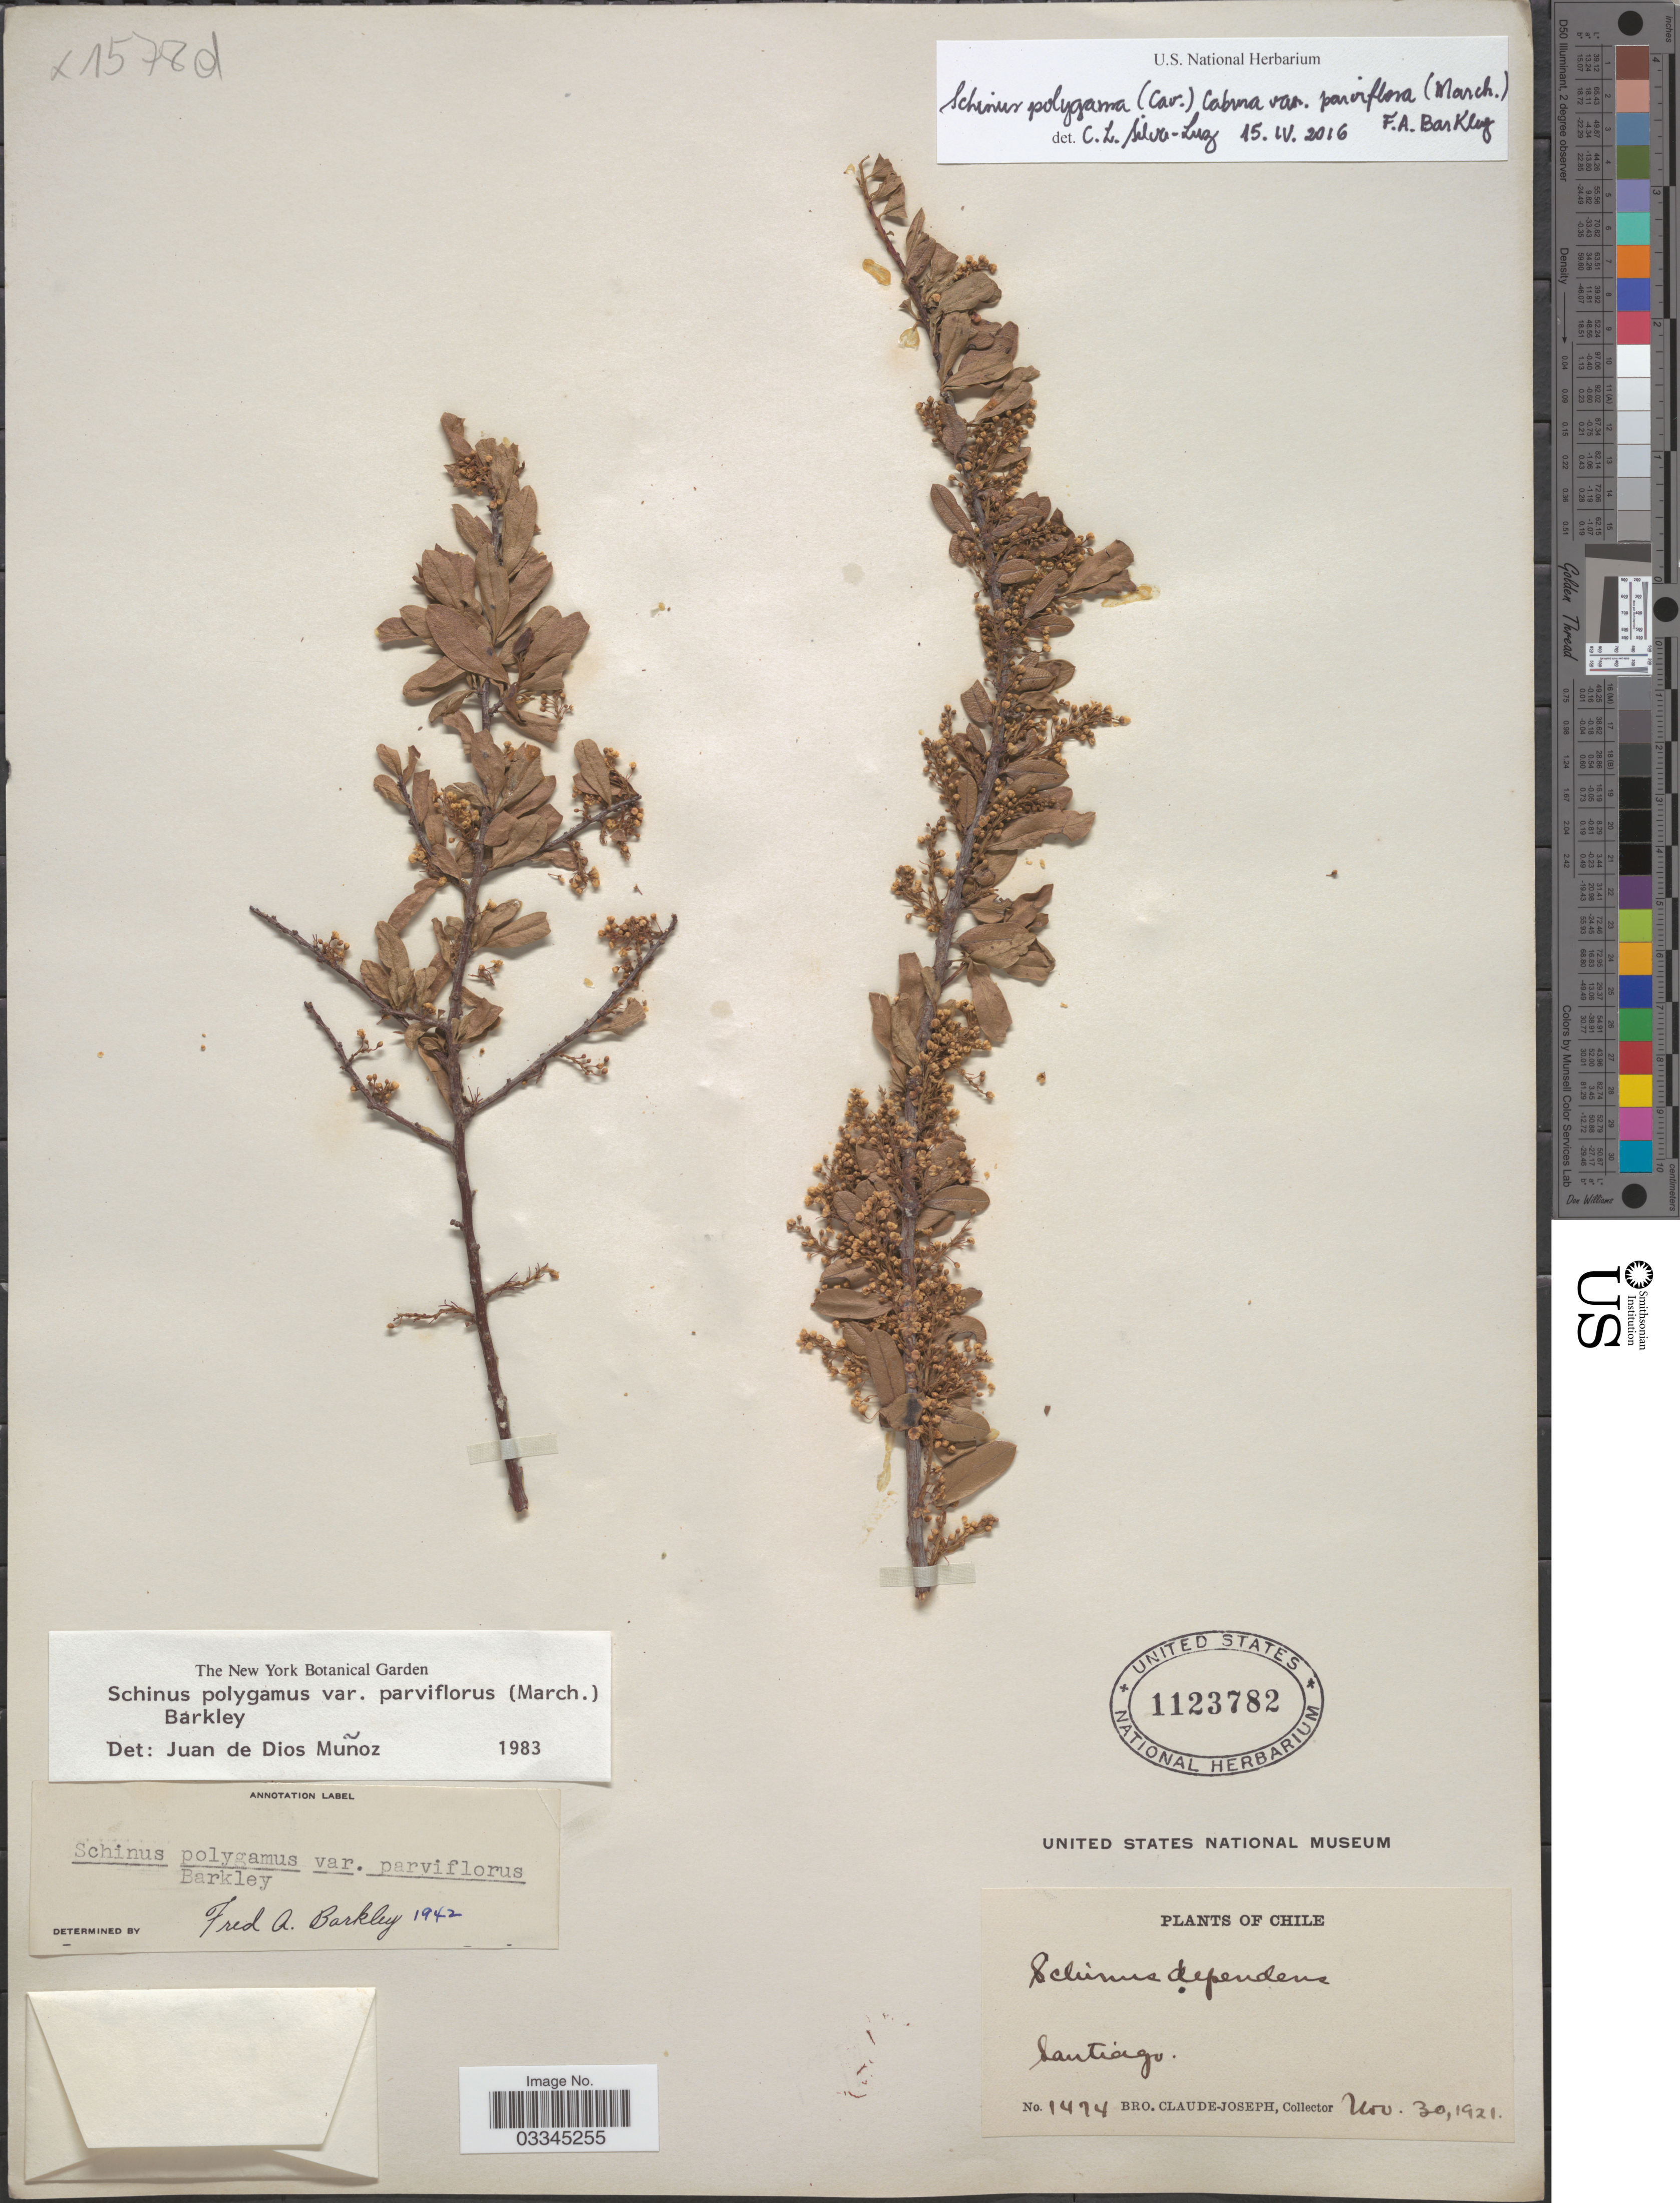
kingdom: Plantae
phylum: Tracheophyta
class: Magnoliopsida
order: Sapindales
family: Anacardiaceae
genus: Schinus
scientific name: Schinus polygama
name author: (Cav.) Cabrera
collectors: Bro. Claude-Joseph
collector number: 1474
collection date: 1921-11-30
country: Chile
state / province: Región Metropolitana (RM)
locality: Santiago.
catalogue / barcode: US 1123782